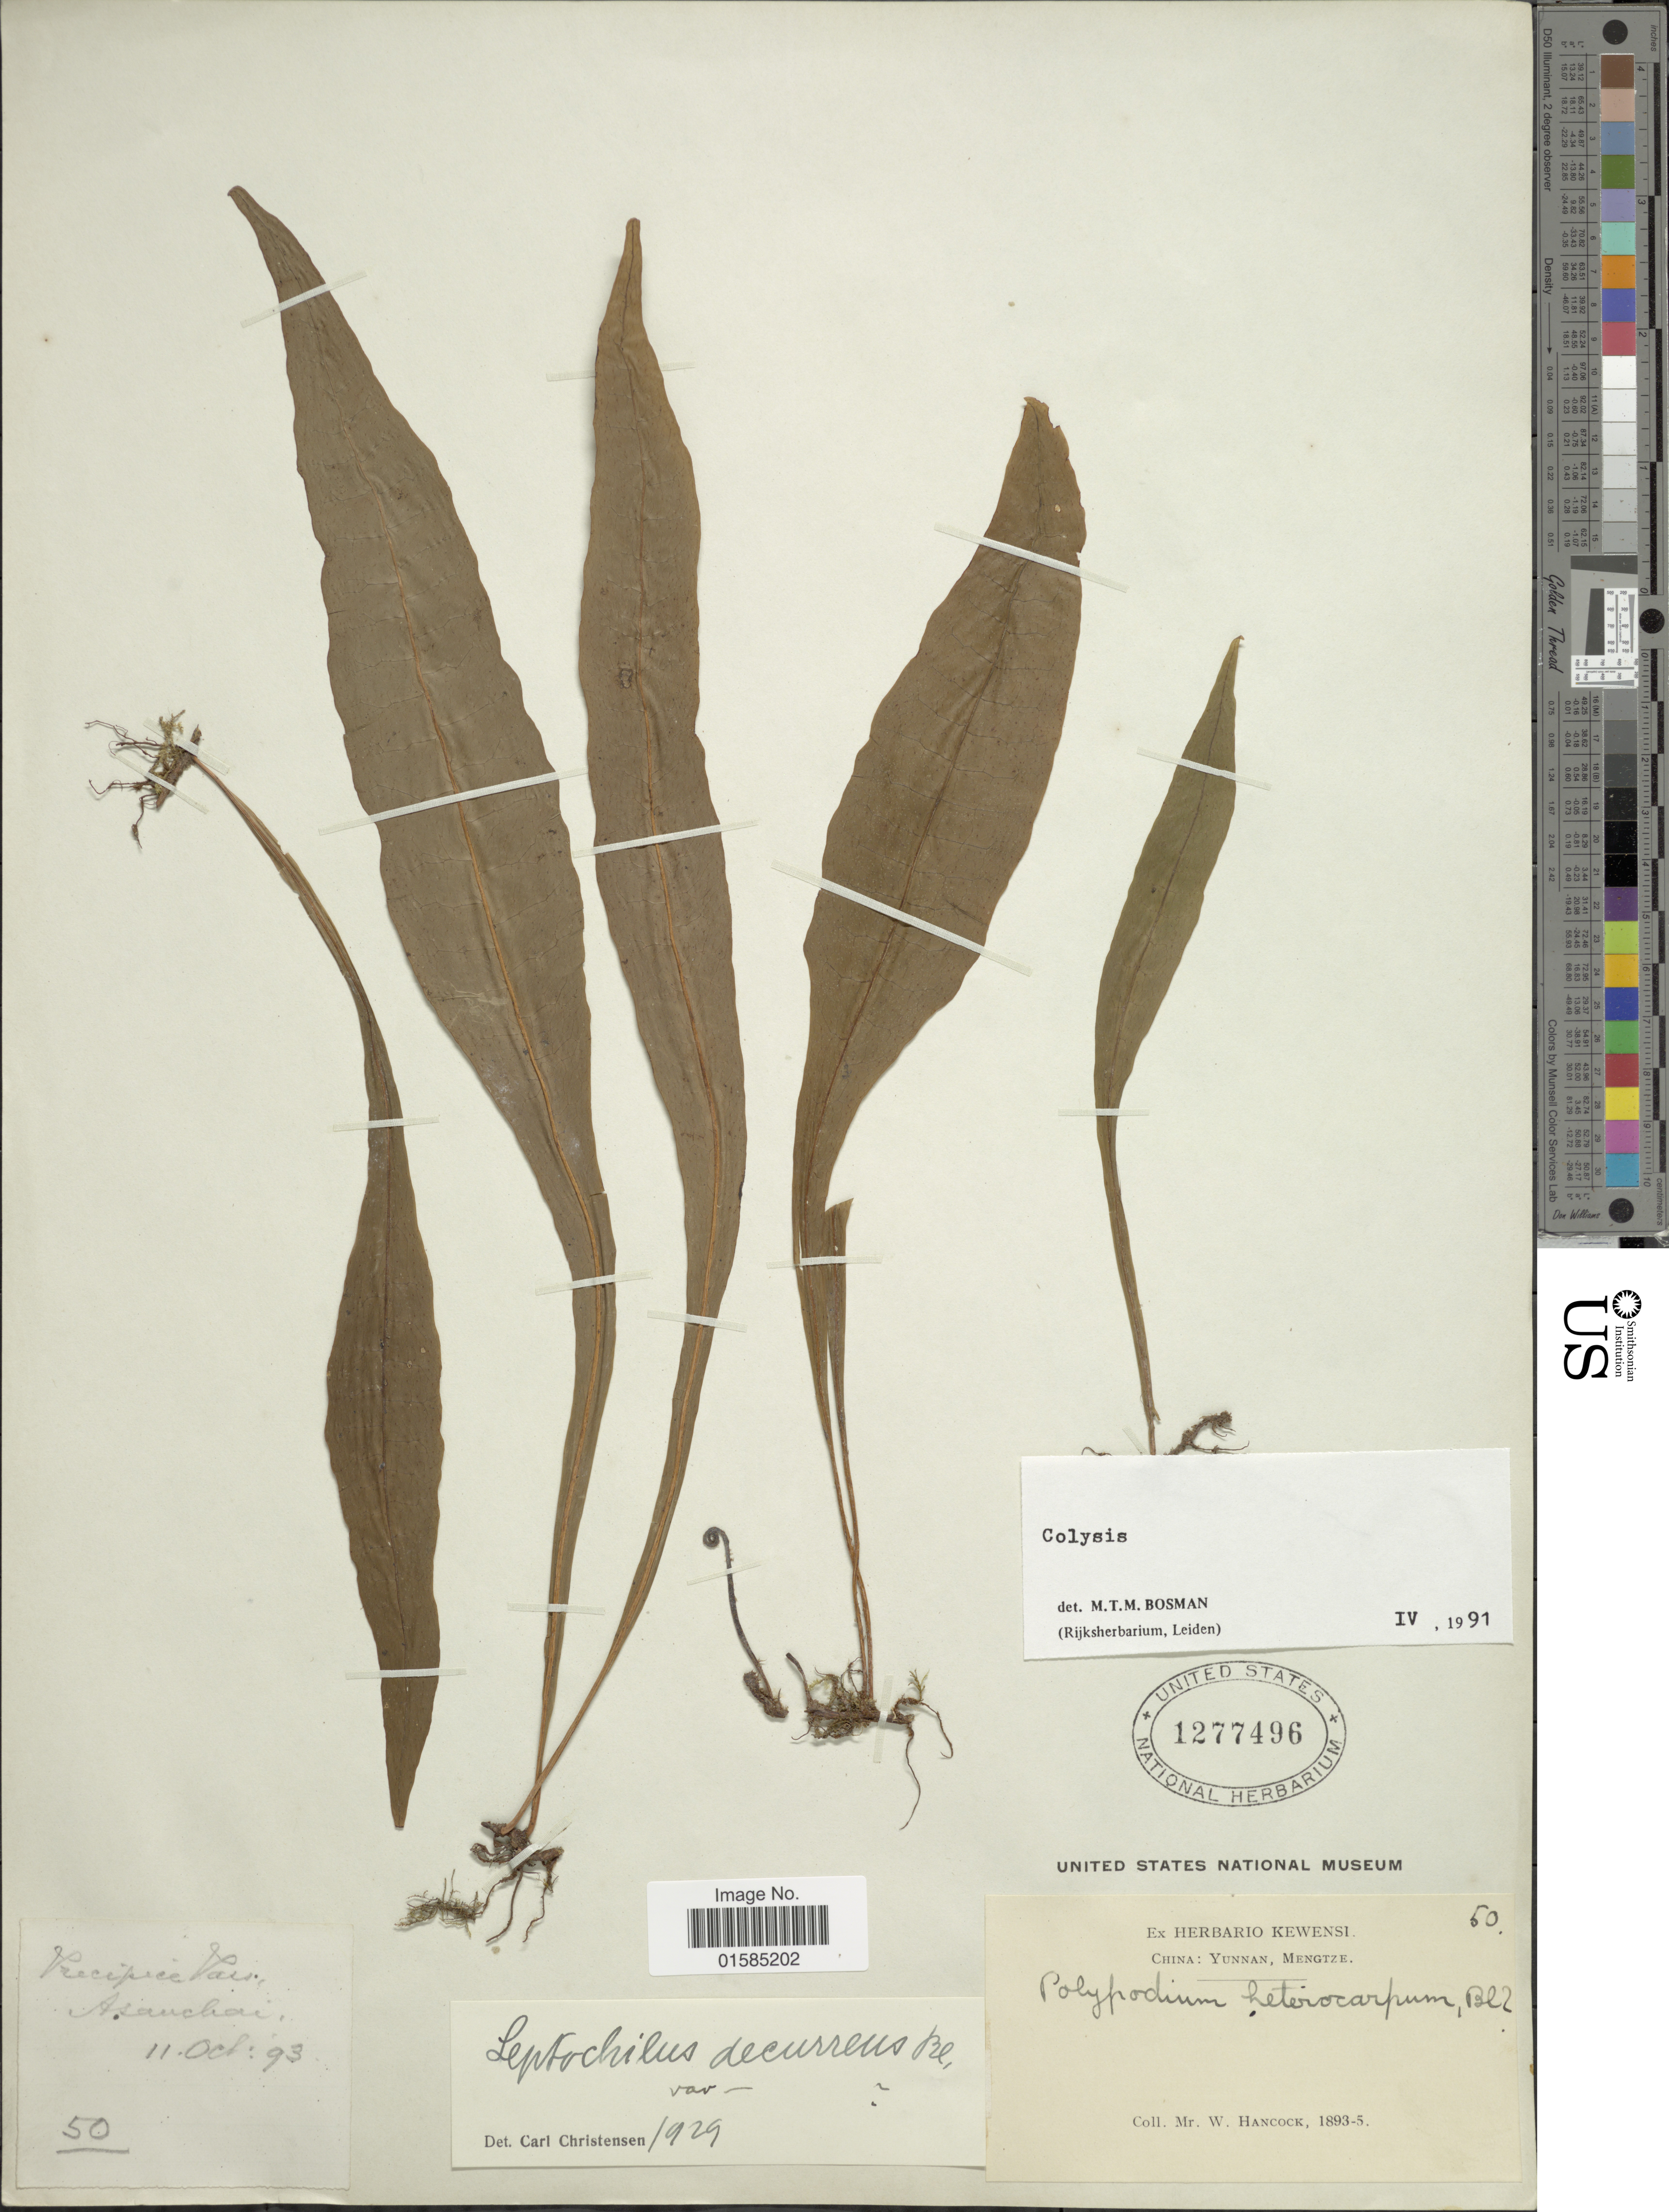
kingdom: Plantae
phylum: Tracheophyta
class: Polypodiopsida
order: Polypodiales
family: Polypodiaceae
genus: Leptochilus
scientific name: Leptochilus decurrens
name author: Blume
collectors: W. Hancock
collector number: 50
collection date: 1893-10-11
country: China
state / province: Yunnan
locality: China: Yunnan, Mengtze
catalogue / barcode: US 1277496